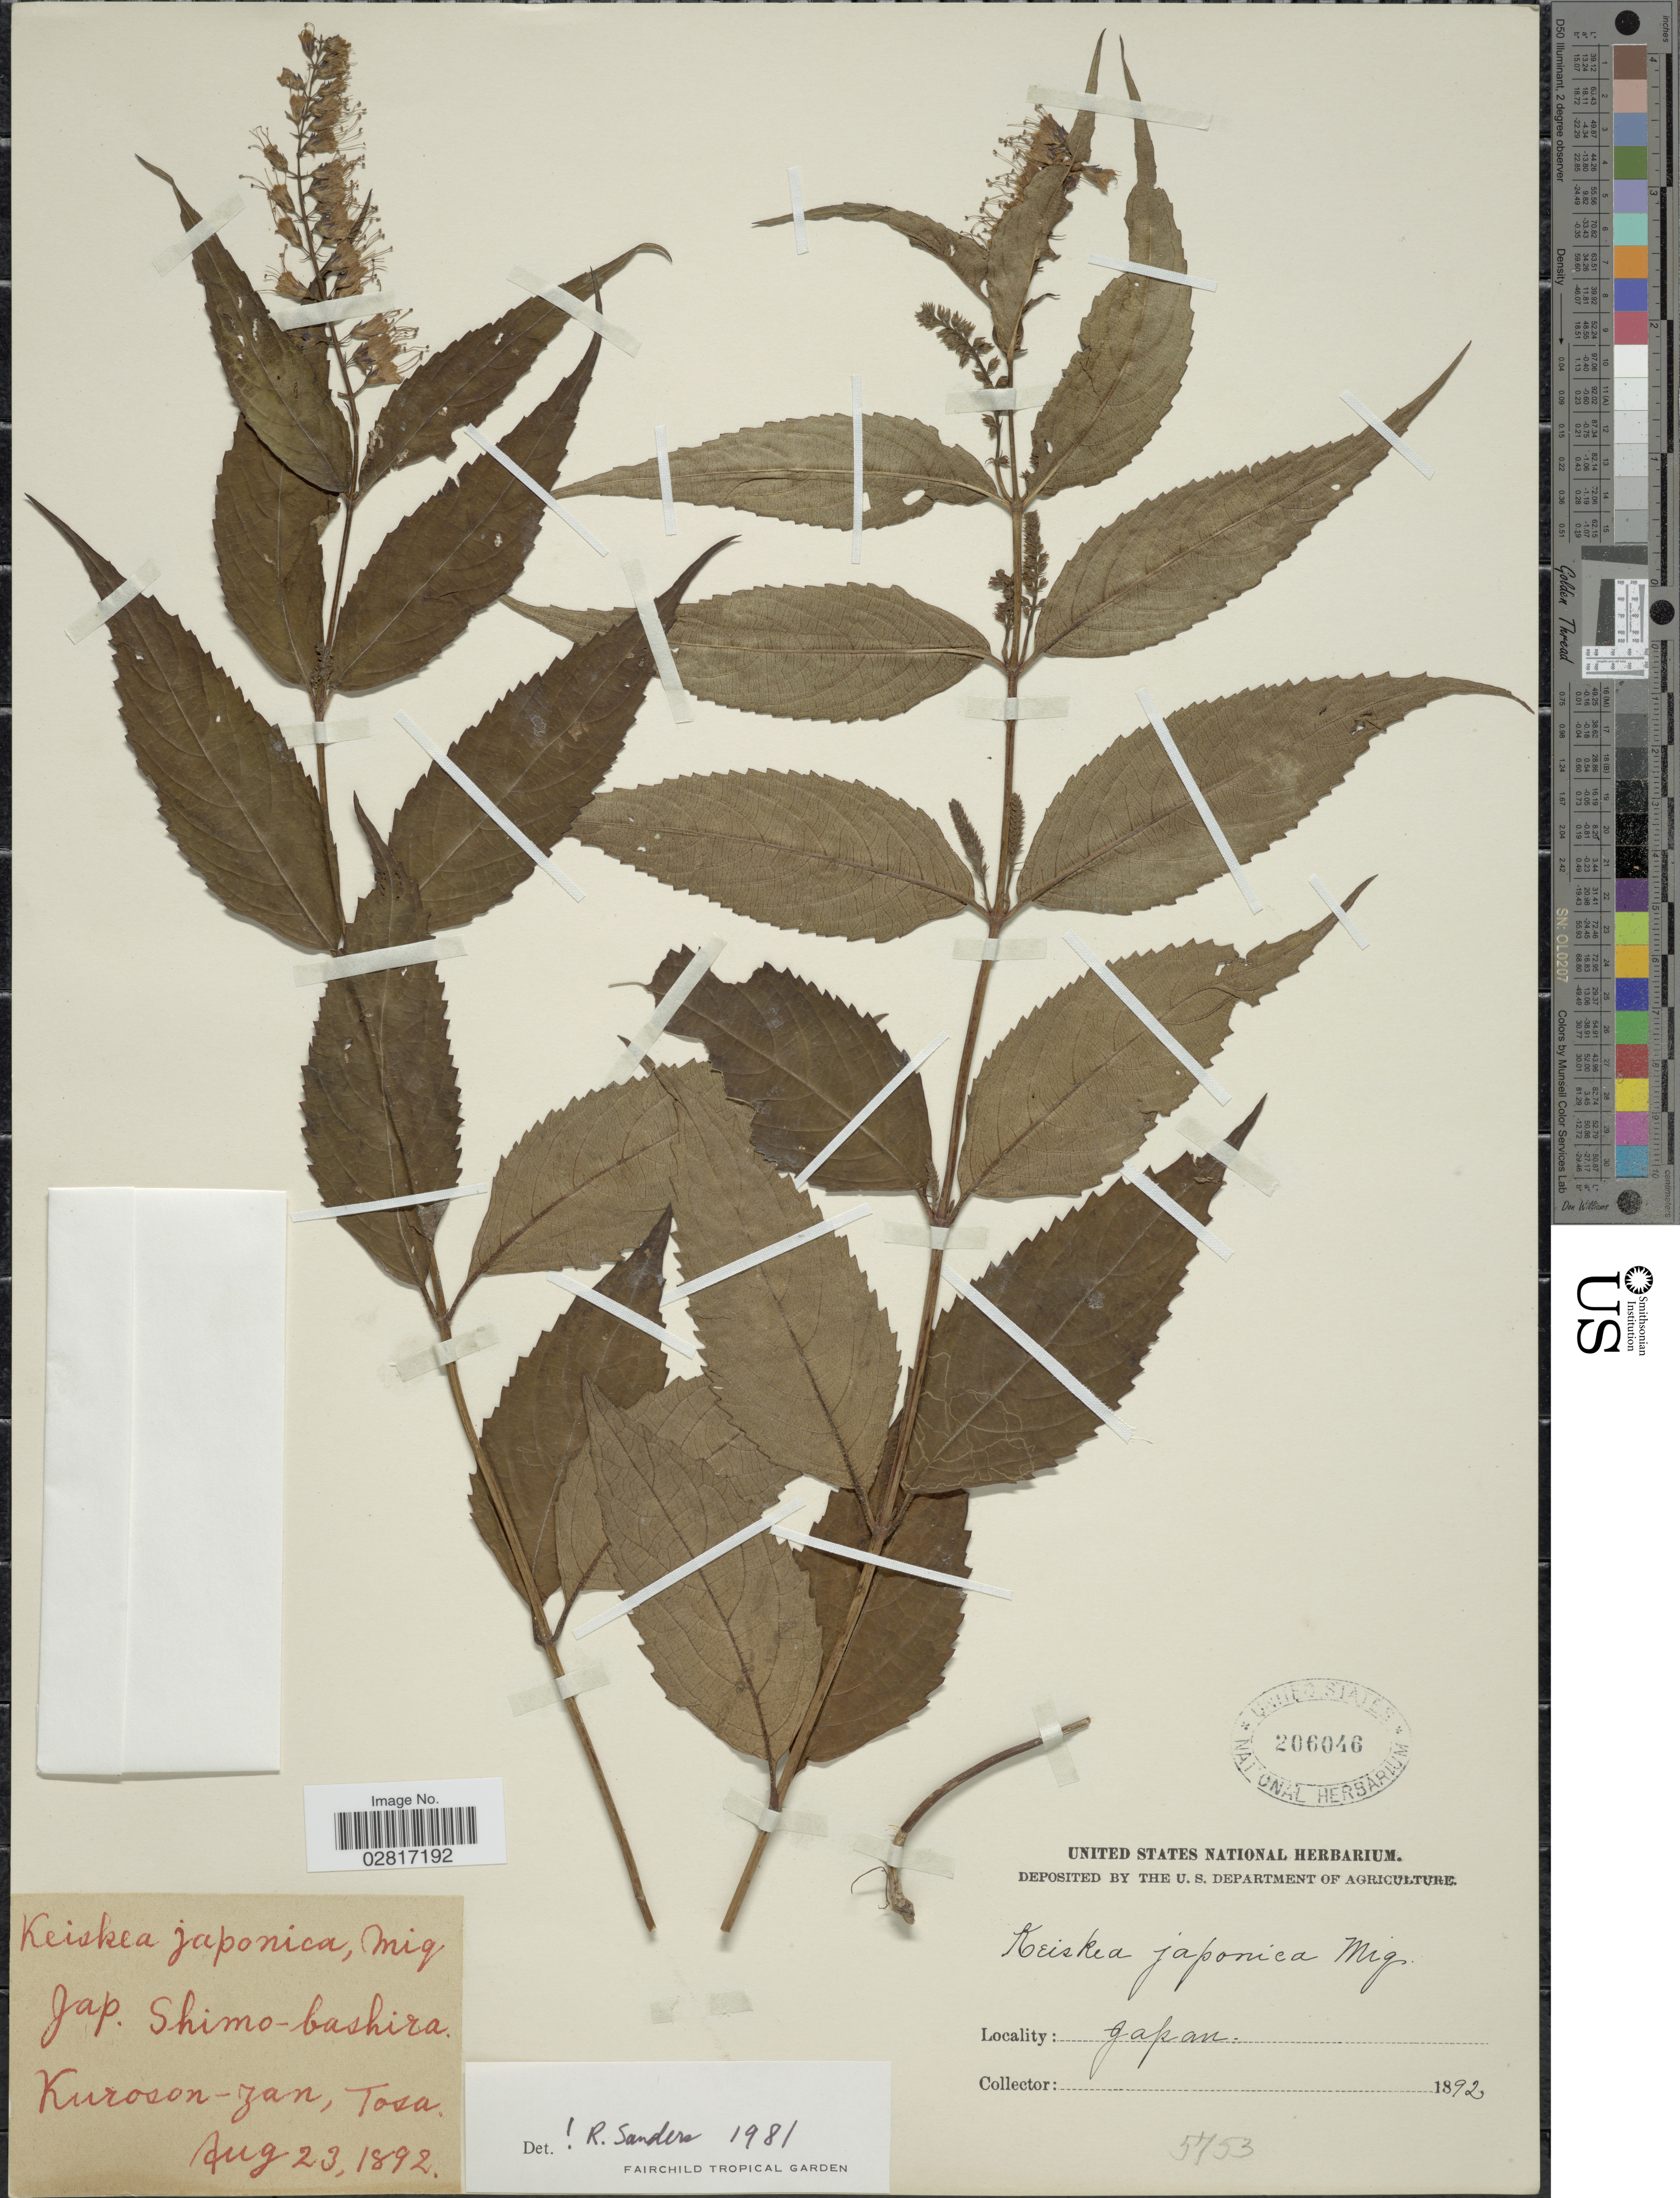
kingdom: Plantae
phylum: Tracheophyta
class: Magnoliopsida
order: Lamiales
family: Lamiaceae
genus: Collinsonia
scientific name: Collinsonia japonica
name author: (Miq.) Harley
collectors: ex herb. United States National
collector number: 5753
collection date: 1892-08-23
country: Japan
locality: Kuroson-zan, Tosa.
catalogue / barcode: US 206046